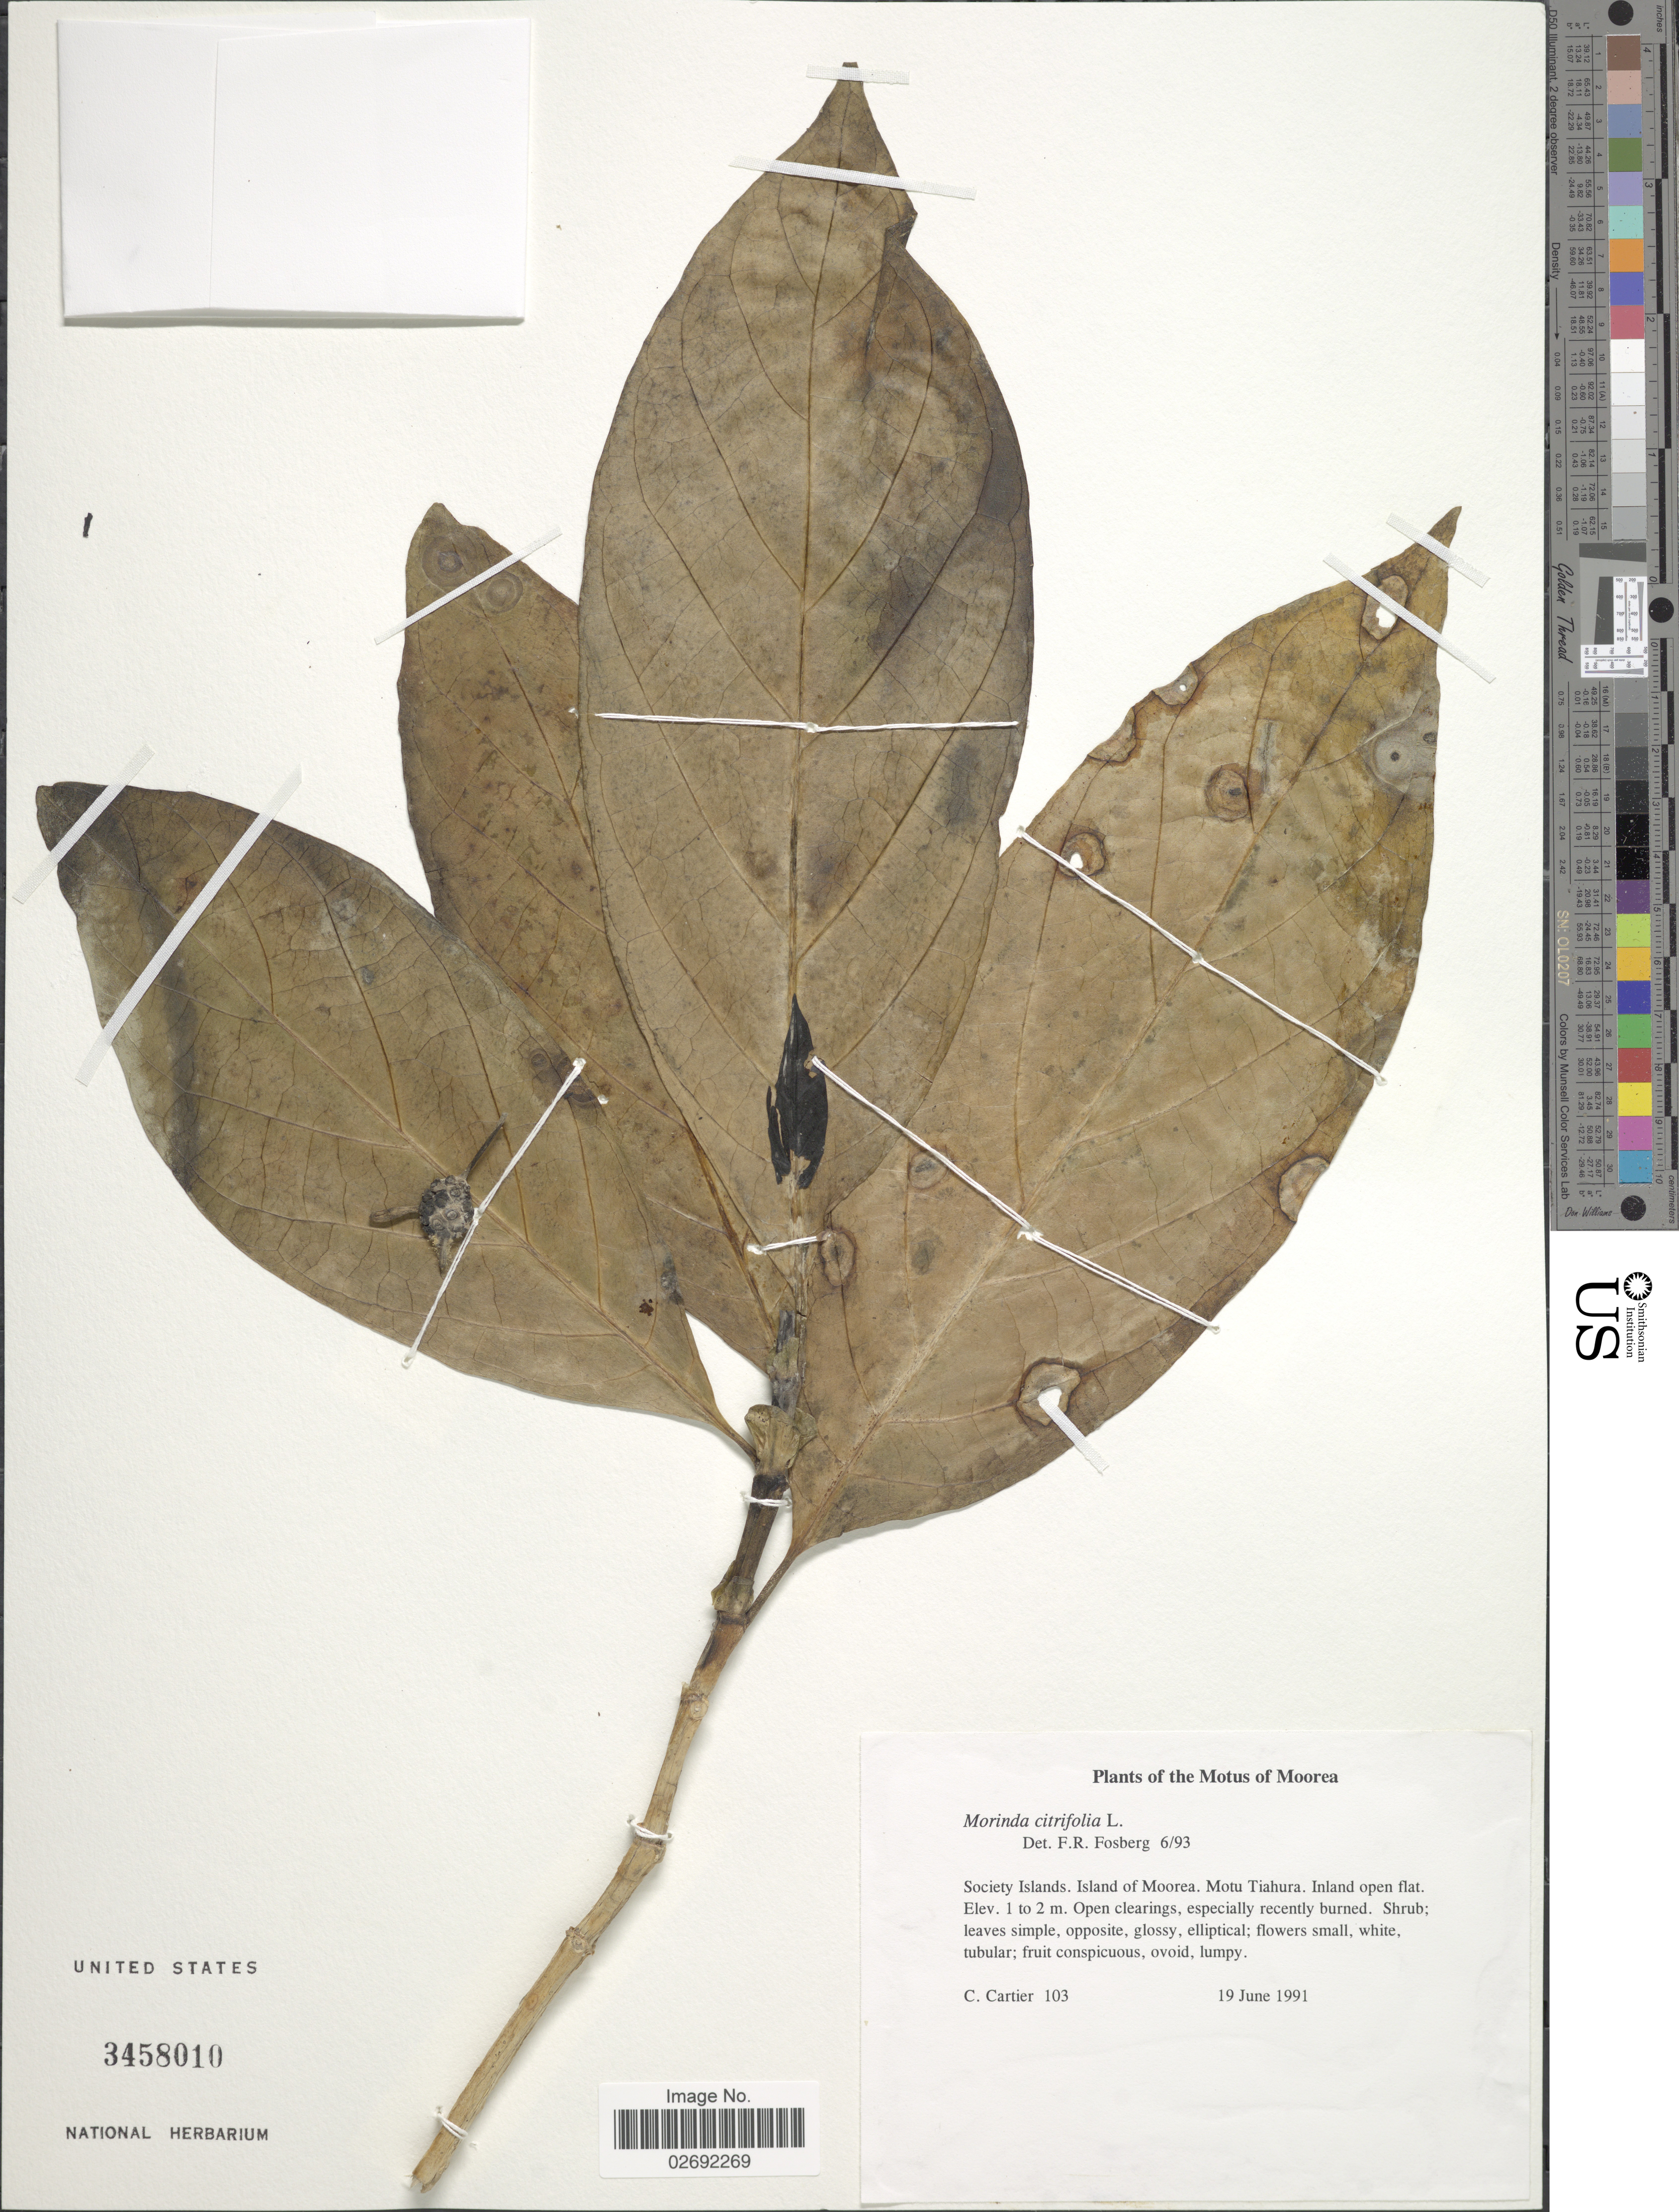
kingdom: Plantae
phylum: Tracheophyta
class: Magnoliopsida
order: Gentianales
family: Rubiaceae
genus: Morinda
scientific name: Morinda citrifolia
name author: L.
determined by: Fosberg, F. R.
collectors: C. Cartier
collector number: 103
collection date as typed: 19 Jun 1991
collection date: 1991-06-19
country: French Polynesia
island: Moorea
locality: Inland open flat, Tiahura [Society Is.]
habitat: Open clearings, especially recently burned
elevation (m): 1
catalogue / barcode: US 3458010